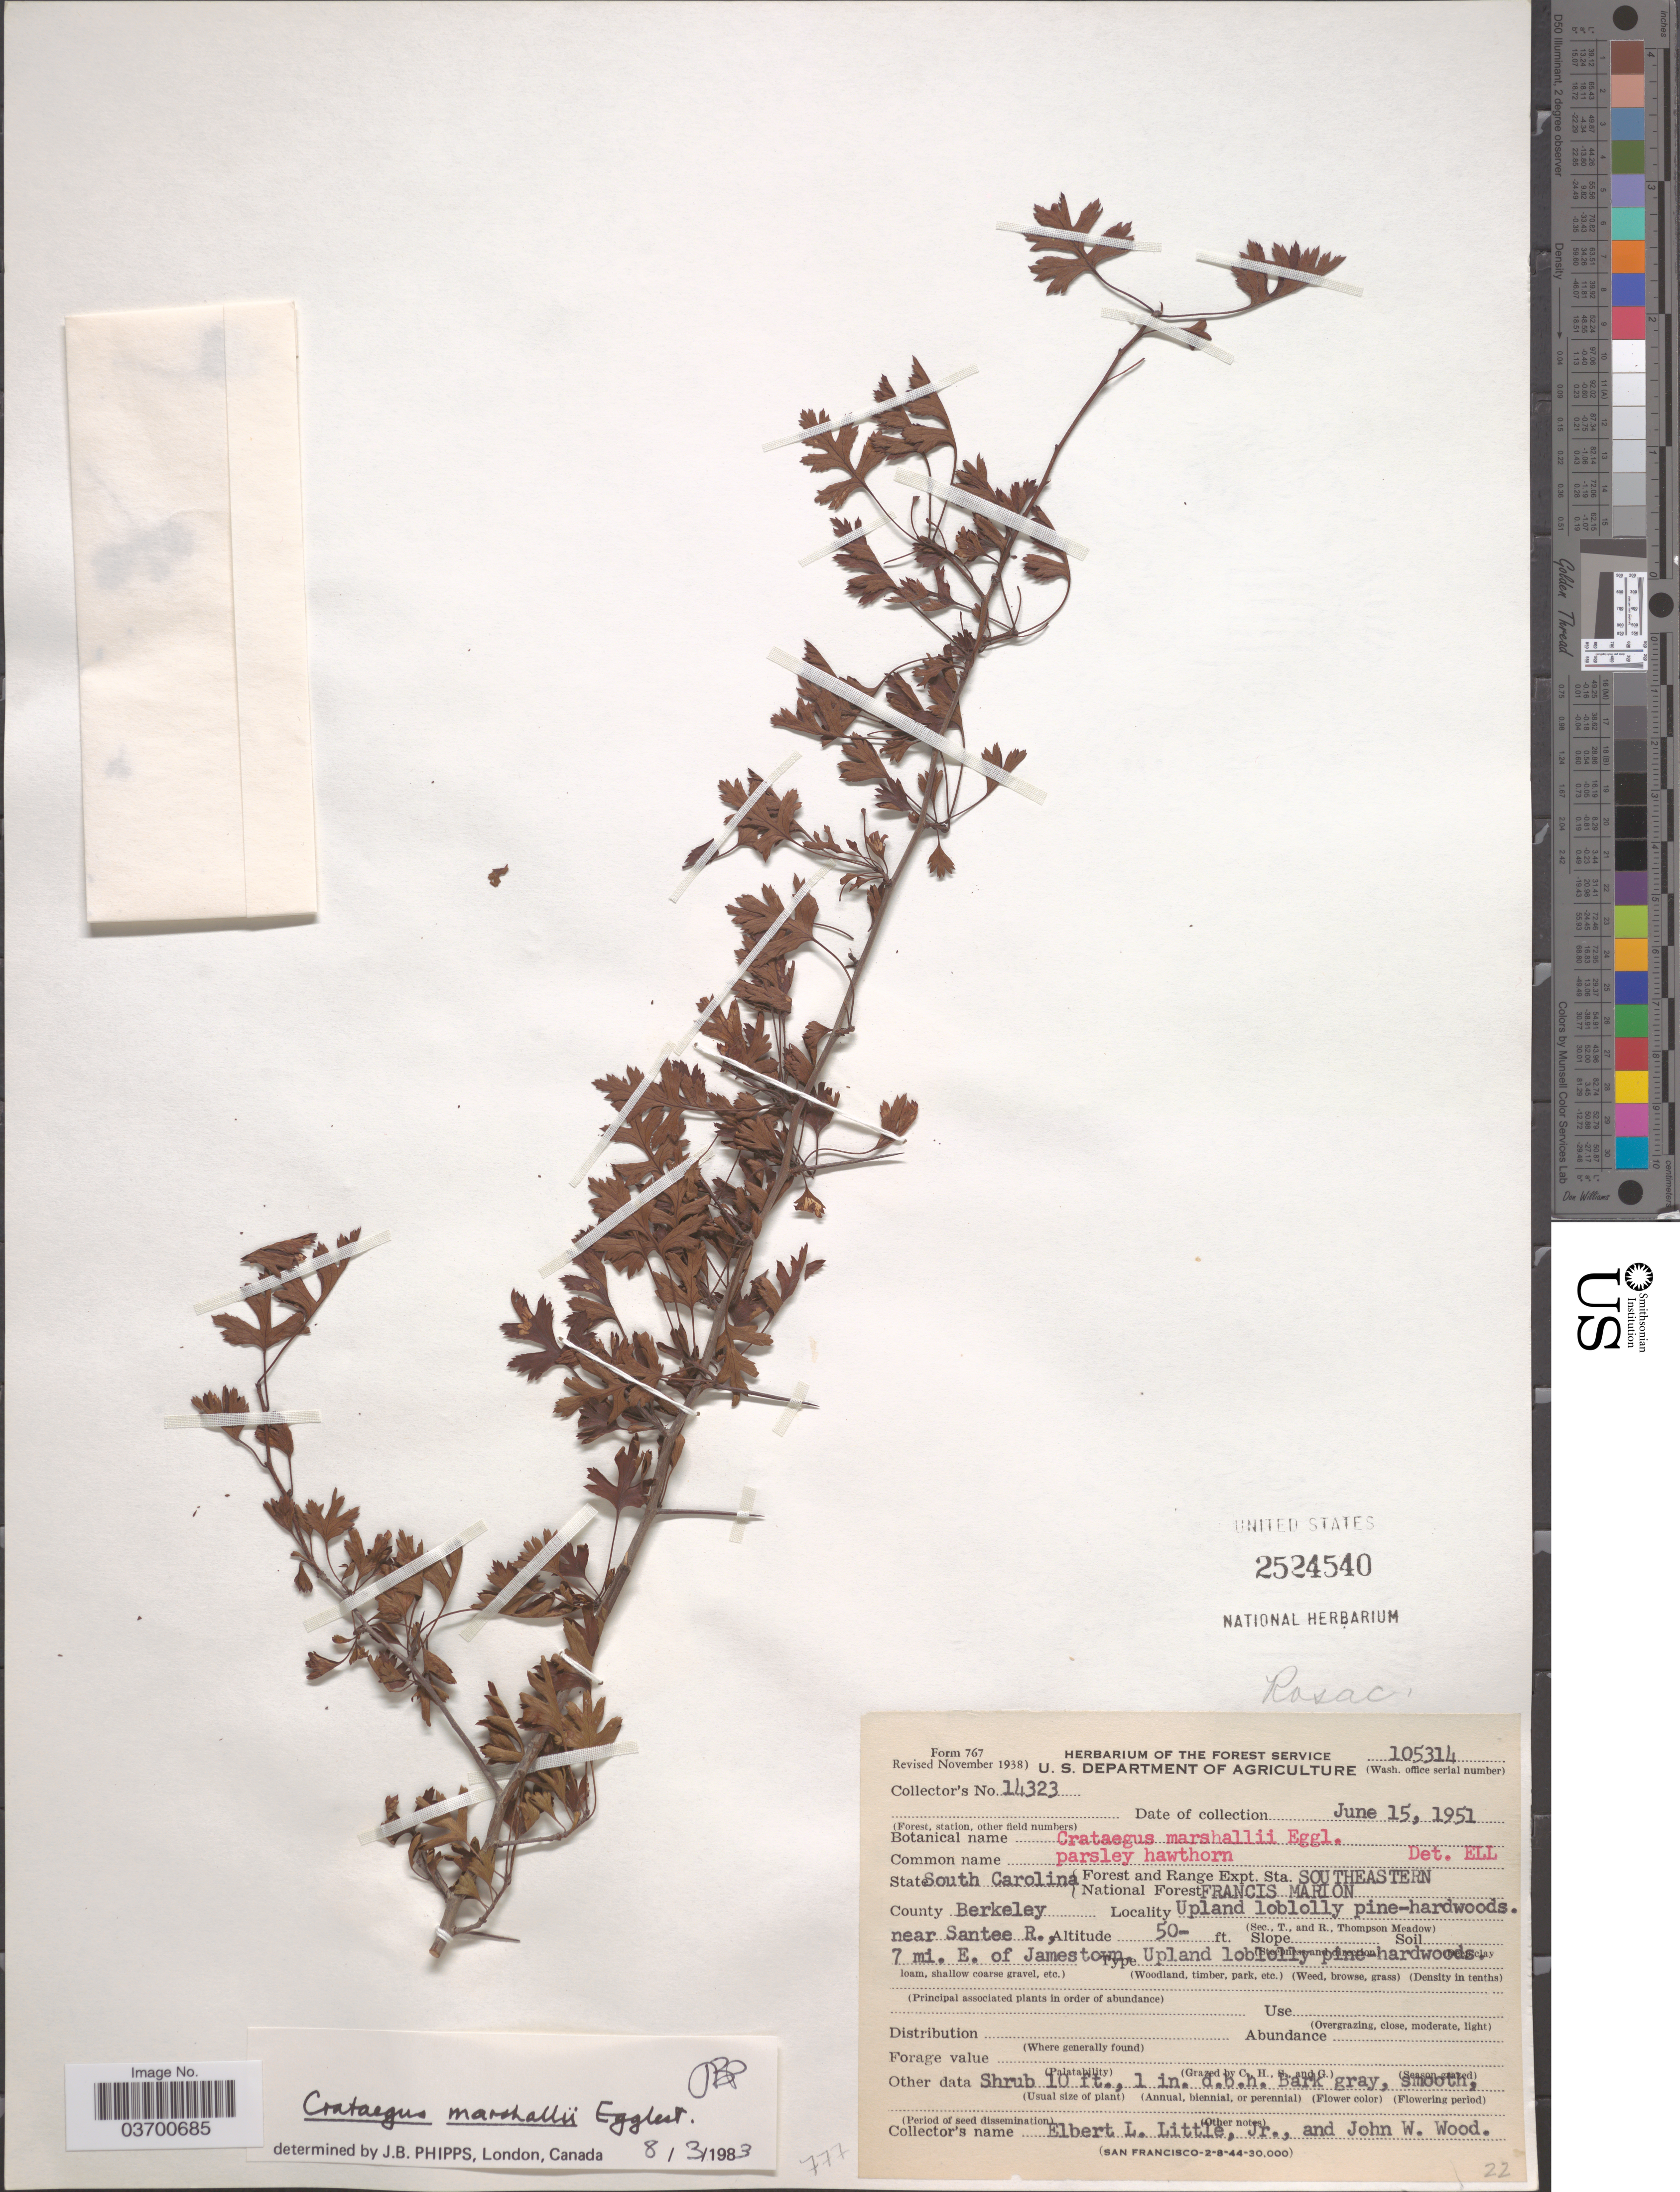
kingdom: Plantae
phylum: Tracheophyta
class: Magnoliopsida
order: Rosales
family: Rosaceae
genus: Crataegus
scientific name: Crataegus marshallii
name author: Eggl.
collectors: E. L. Little & J. Wood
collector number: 14323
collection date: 1951-06-15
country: United States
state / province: South Carolina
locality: Forest and Range Expt. Sta. Southeastern. National Forest Francis Marion. County Berkeley. Near Santee R., 7 mi. E. of Jamestown.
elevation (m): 15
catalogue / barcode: US 2524540